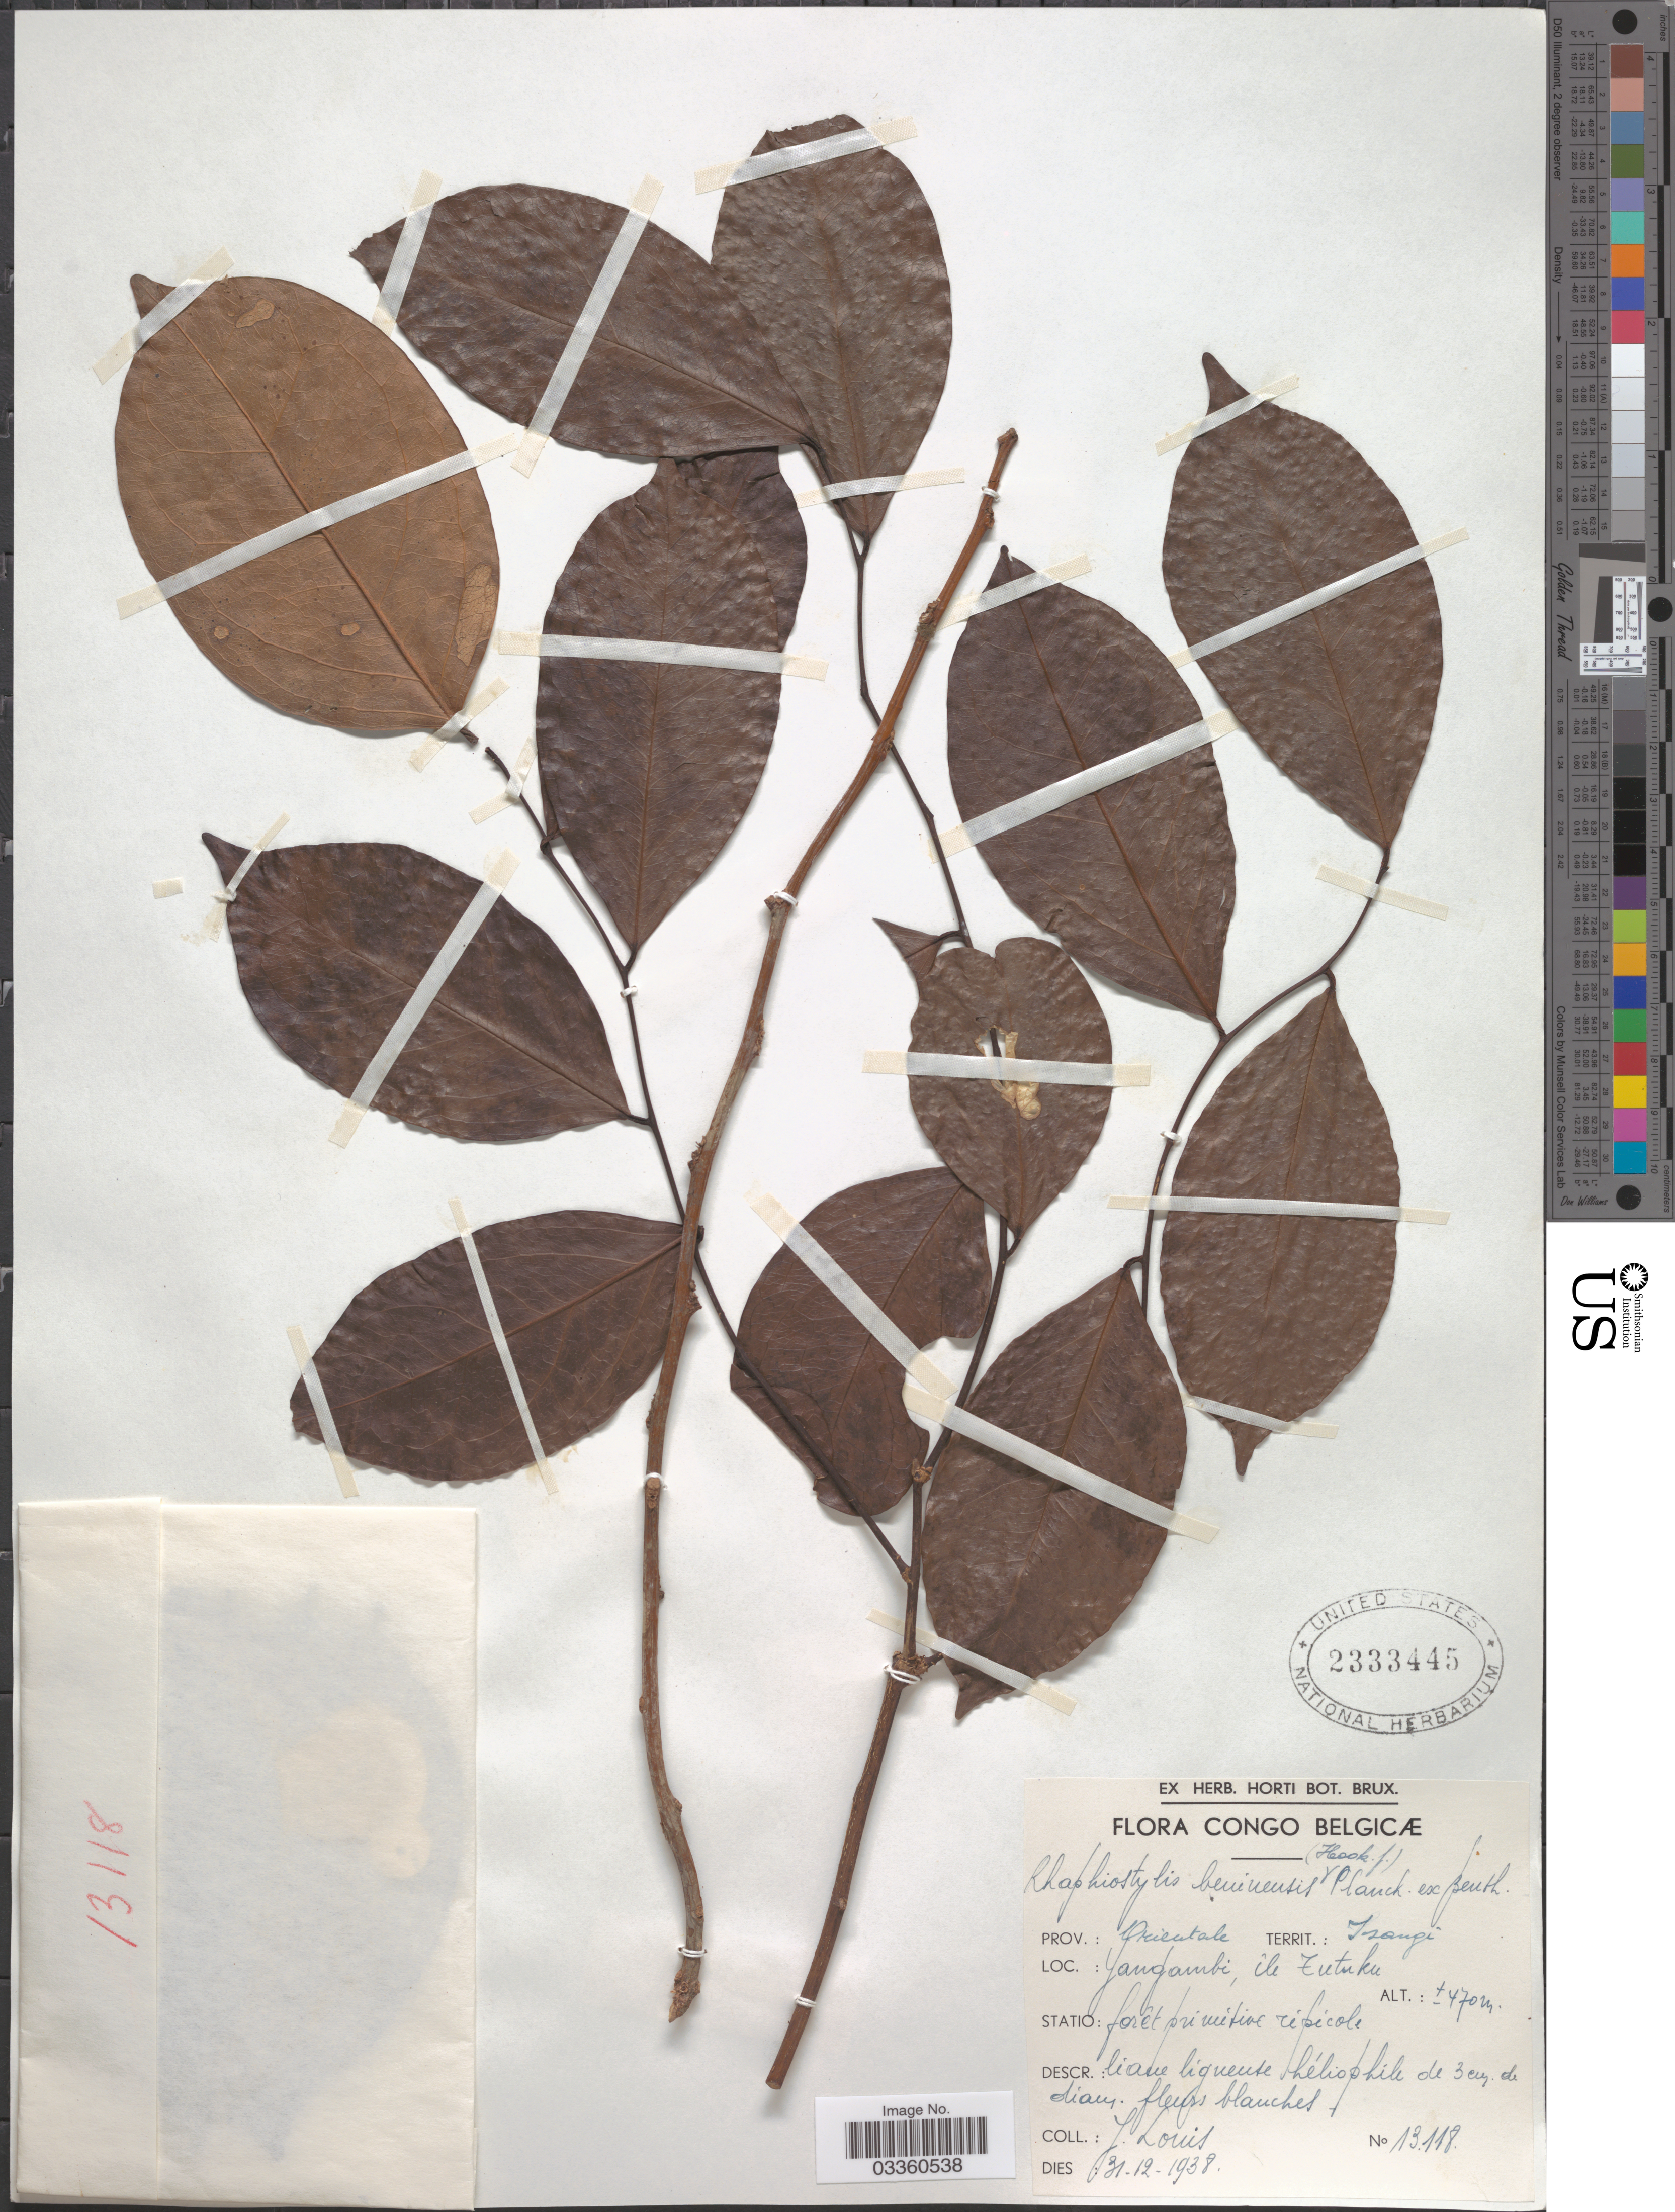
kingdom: Plantae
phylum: Tracheophyta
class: Magnoliopsida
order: Metteniusales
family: Metteniusaceae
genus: Rhaphiostylis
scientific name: Rhaphiostylis beninensis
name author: (Planch.) Benth.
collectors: J. Louis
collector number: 13118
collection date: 1938-12-31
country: Congo, Democratic Republic of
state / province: Tshopo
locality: Congo Belgicæ. Territ.: Isangi. Yangambi, île Tutuku.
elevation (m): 470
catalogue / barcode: US 2333445